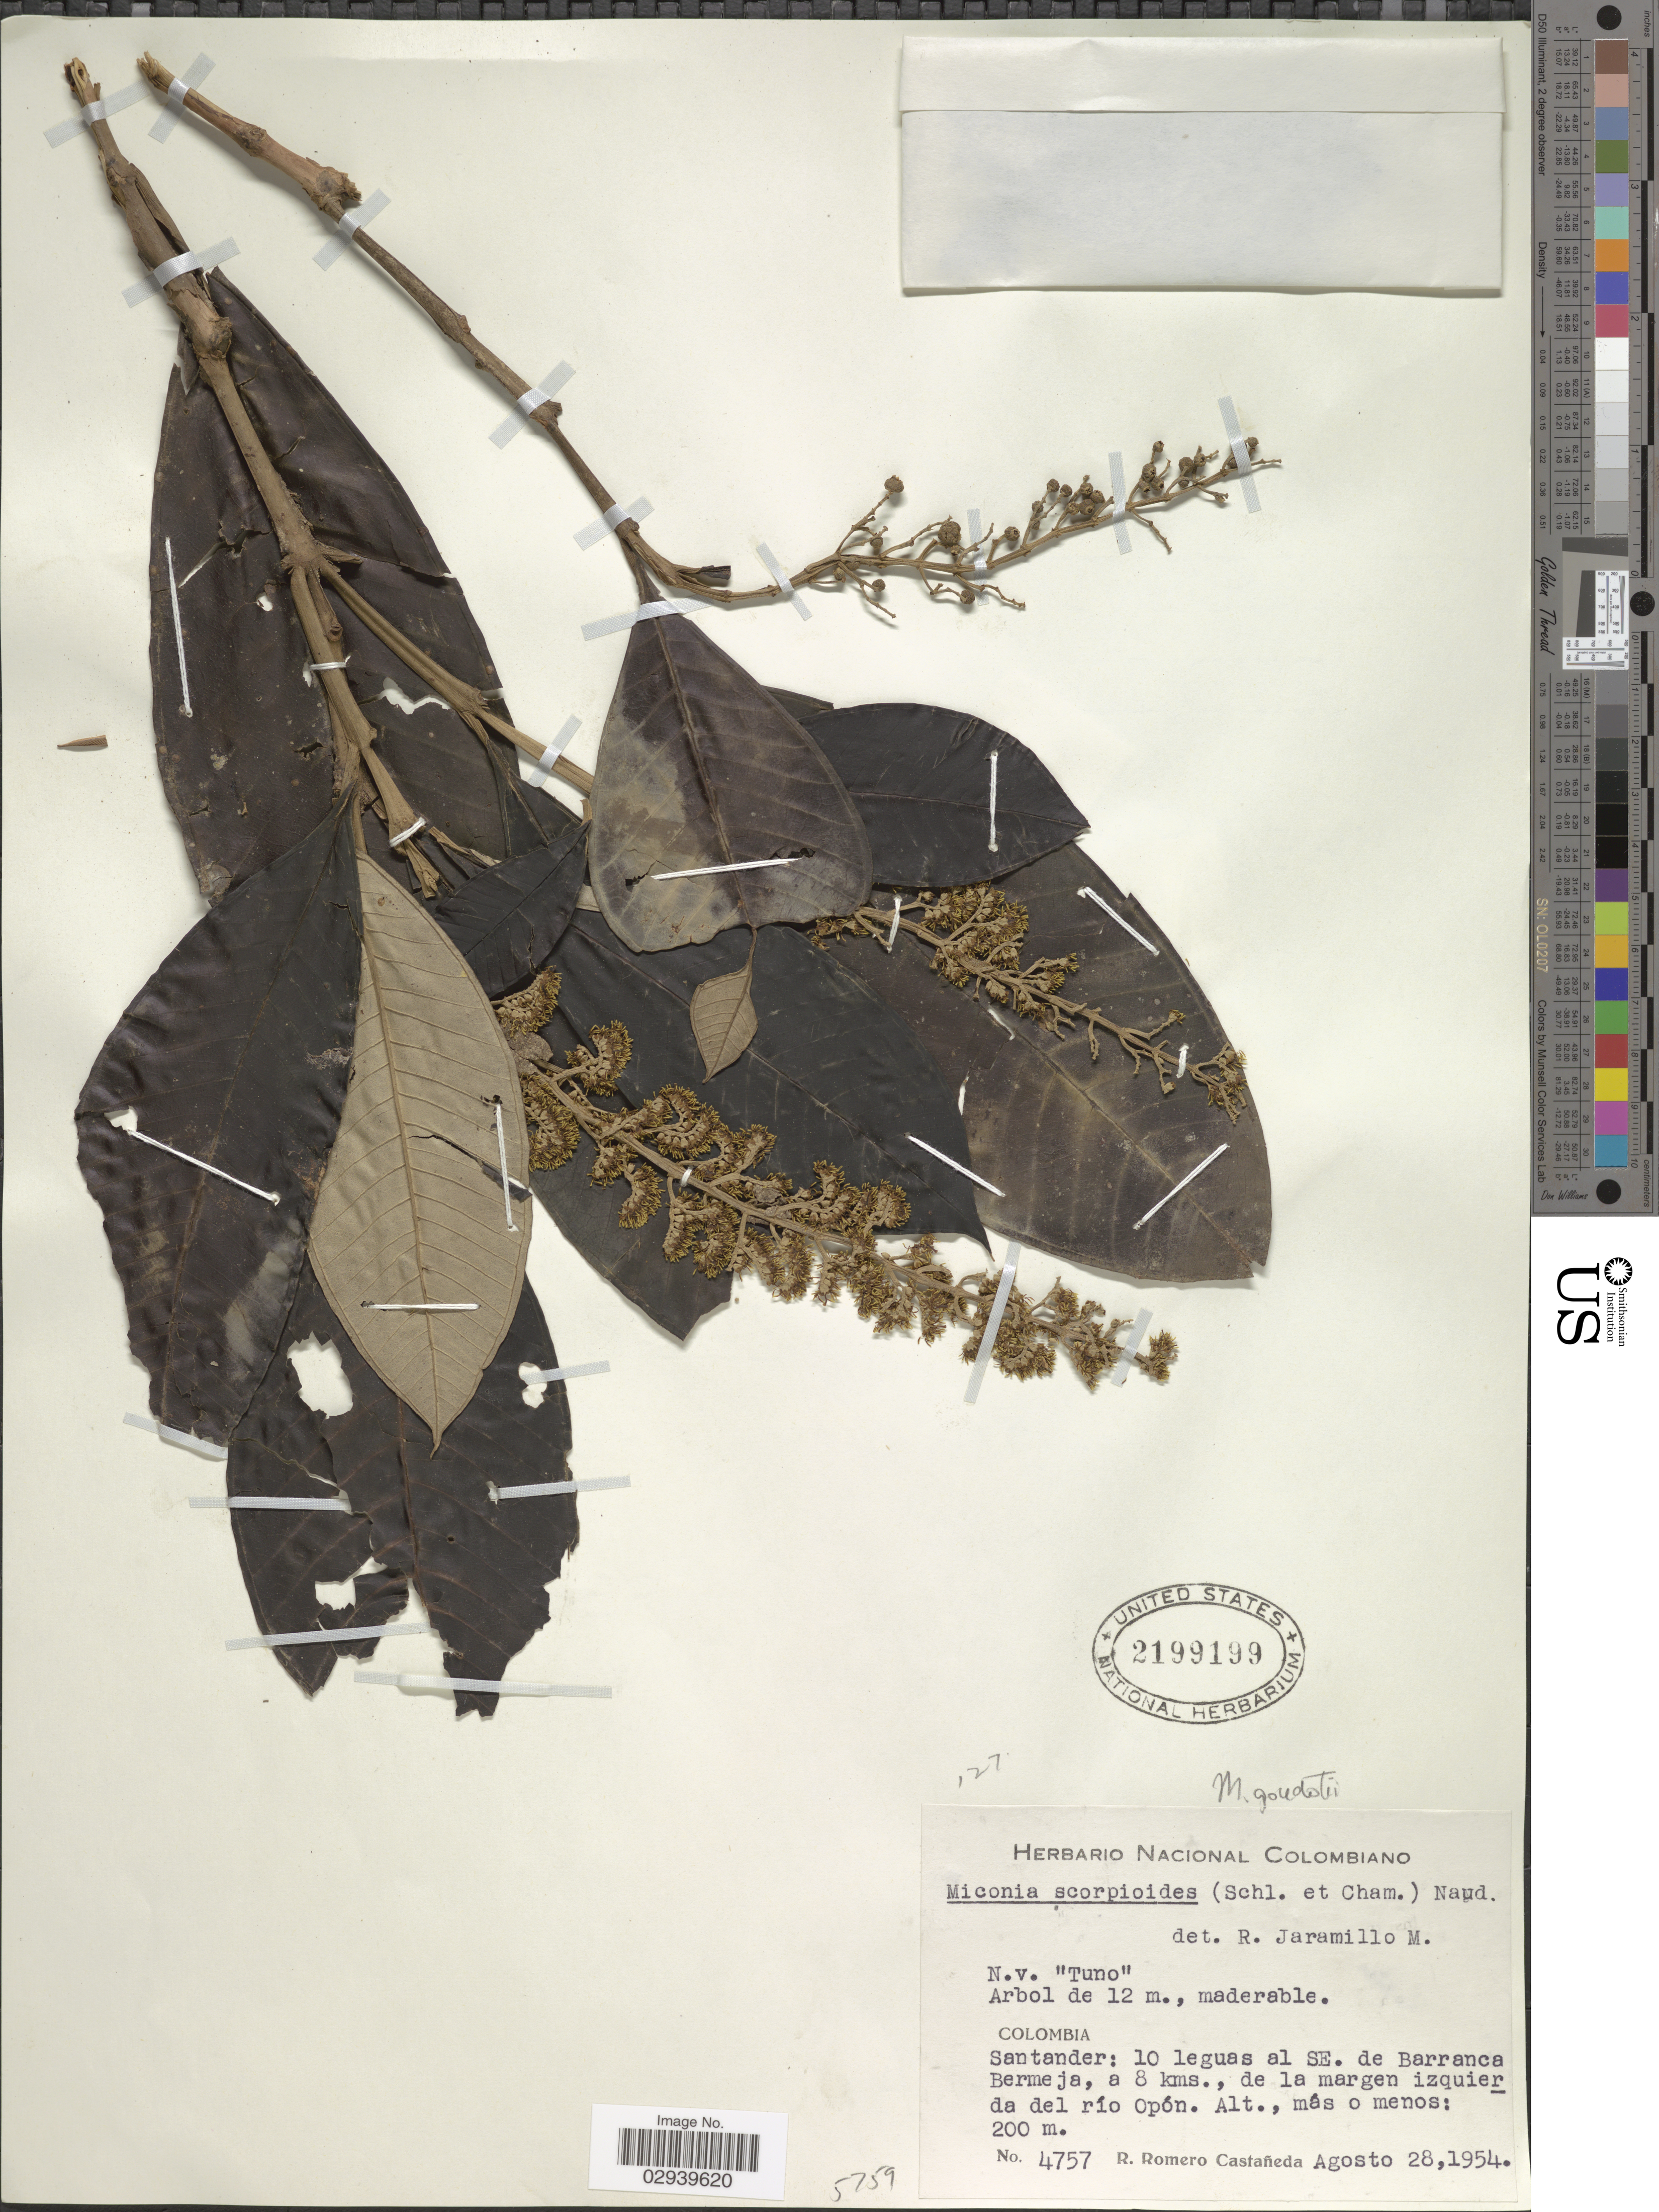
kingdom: Plantae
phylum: Tracheophyta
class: Magnoliopsida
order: Myrtales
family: Melastomataceae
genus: Miconia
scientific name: Miconia goudotii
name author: Naudin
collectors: R. Romero Castañeda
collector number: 4757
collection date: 1954-08-28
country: Colombia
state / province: Santander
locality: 10 leguas al SE. de Barranca Bermeja, a 8 kms., de la margen izquierda del río Opón.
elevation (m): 200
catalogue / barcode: US 2199199